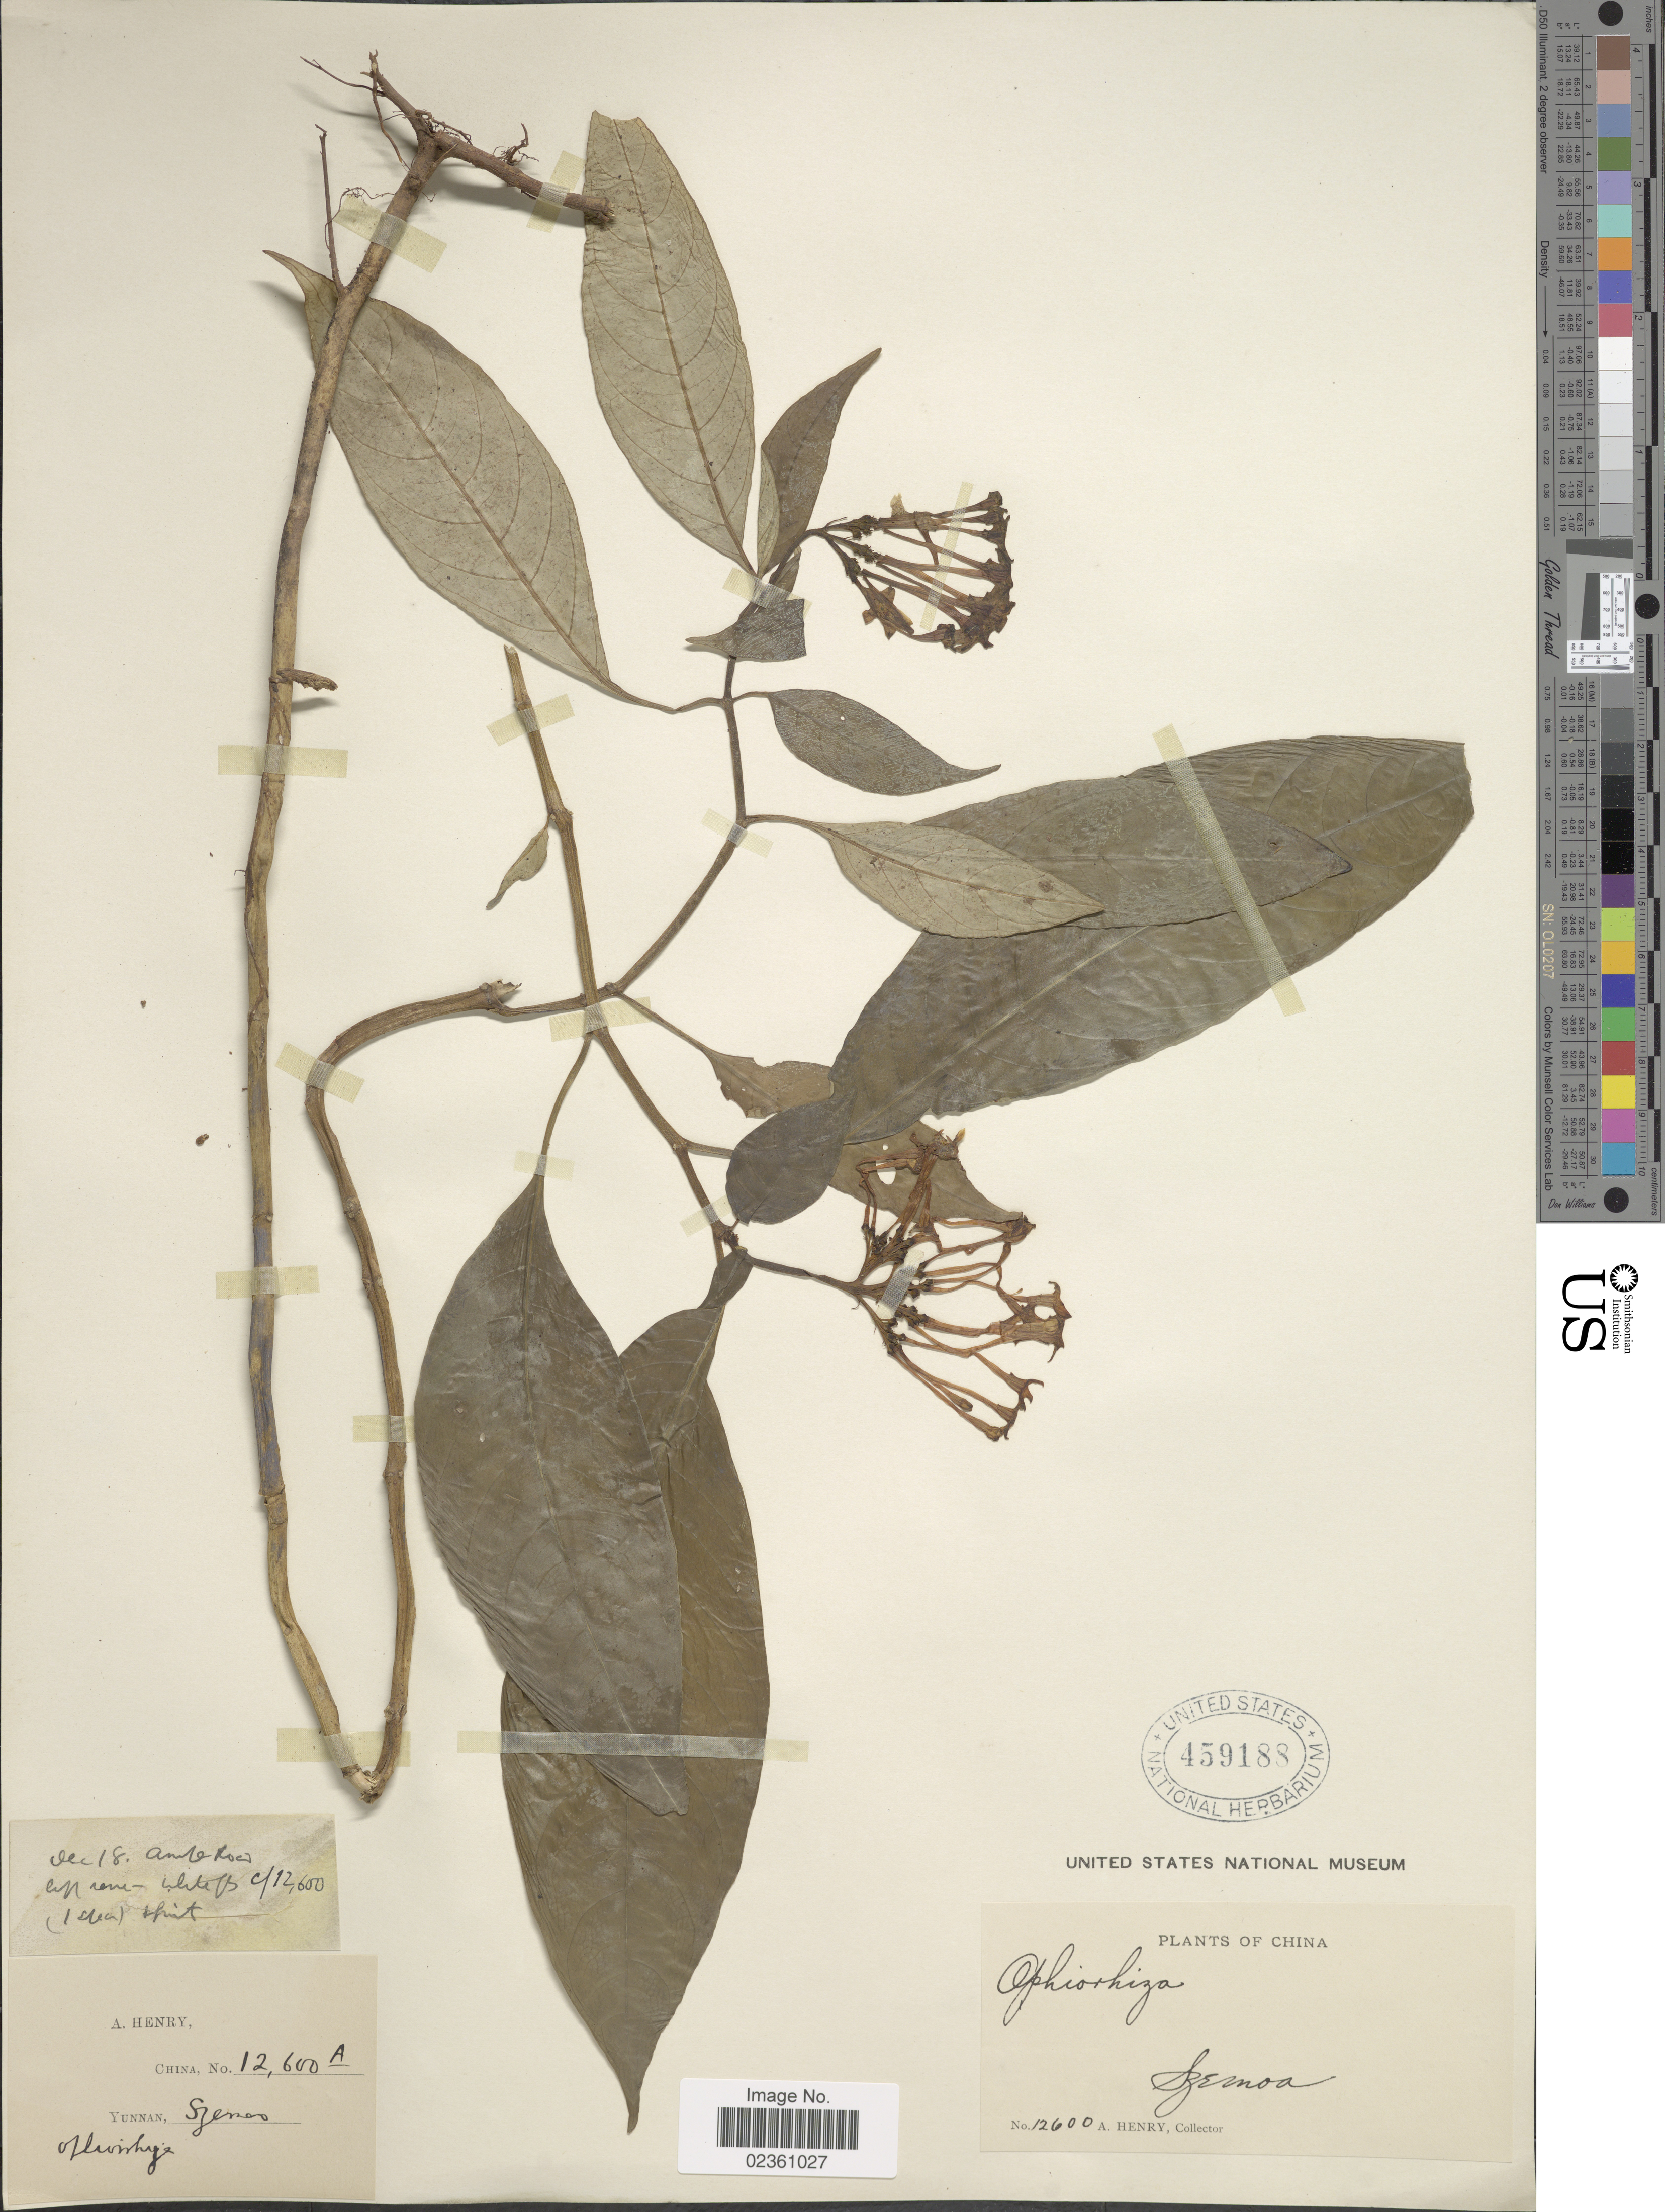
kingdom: Plantae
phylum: Tracheophyta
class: Magnoliopsida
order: Gentianales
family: Rubiaceae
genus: Ophiorrhiza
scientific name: Ophiorrhiza sp.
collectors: A. Henry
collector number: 12600 A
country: China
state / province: Yunnan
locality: Szemoa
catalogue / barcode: US 459188